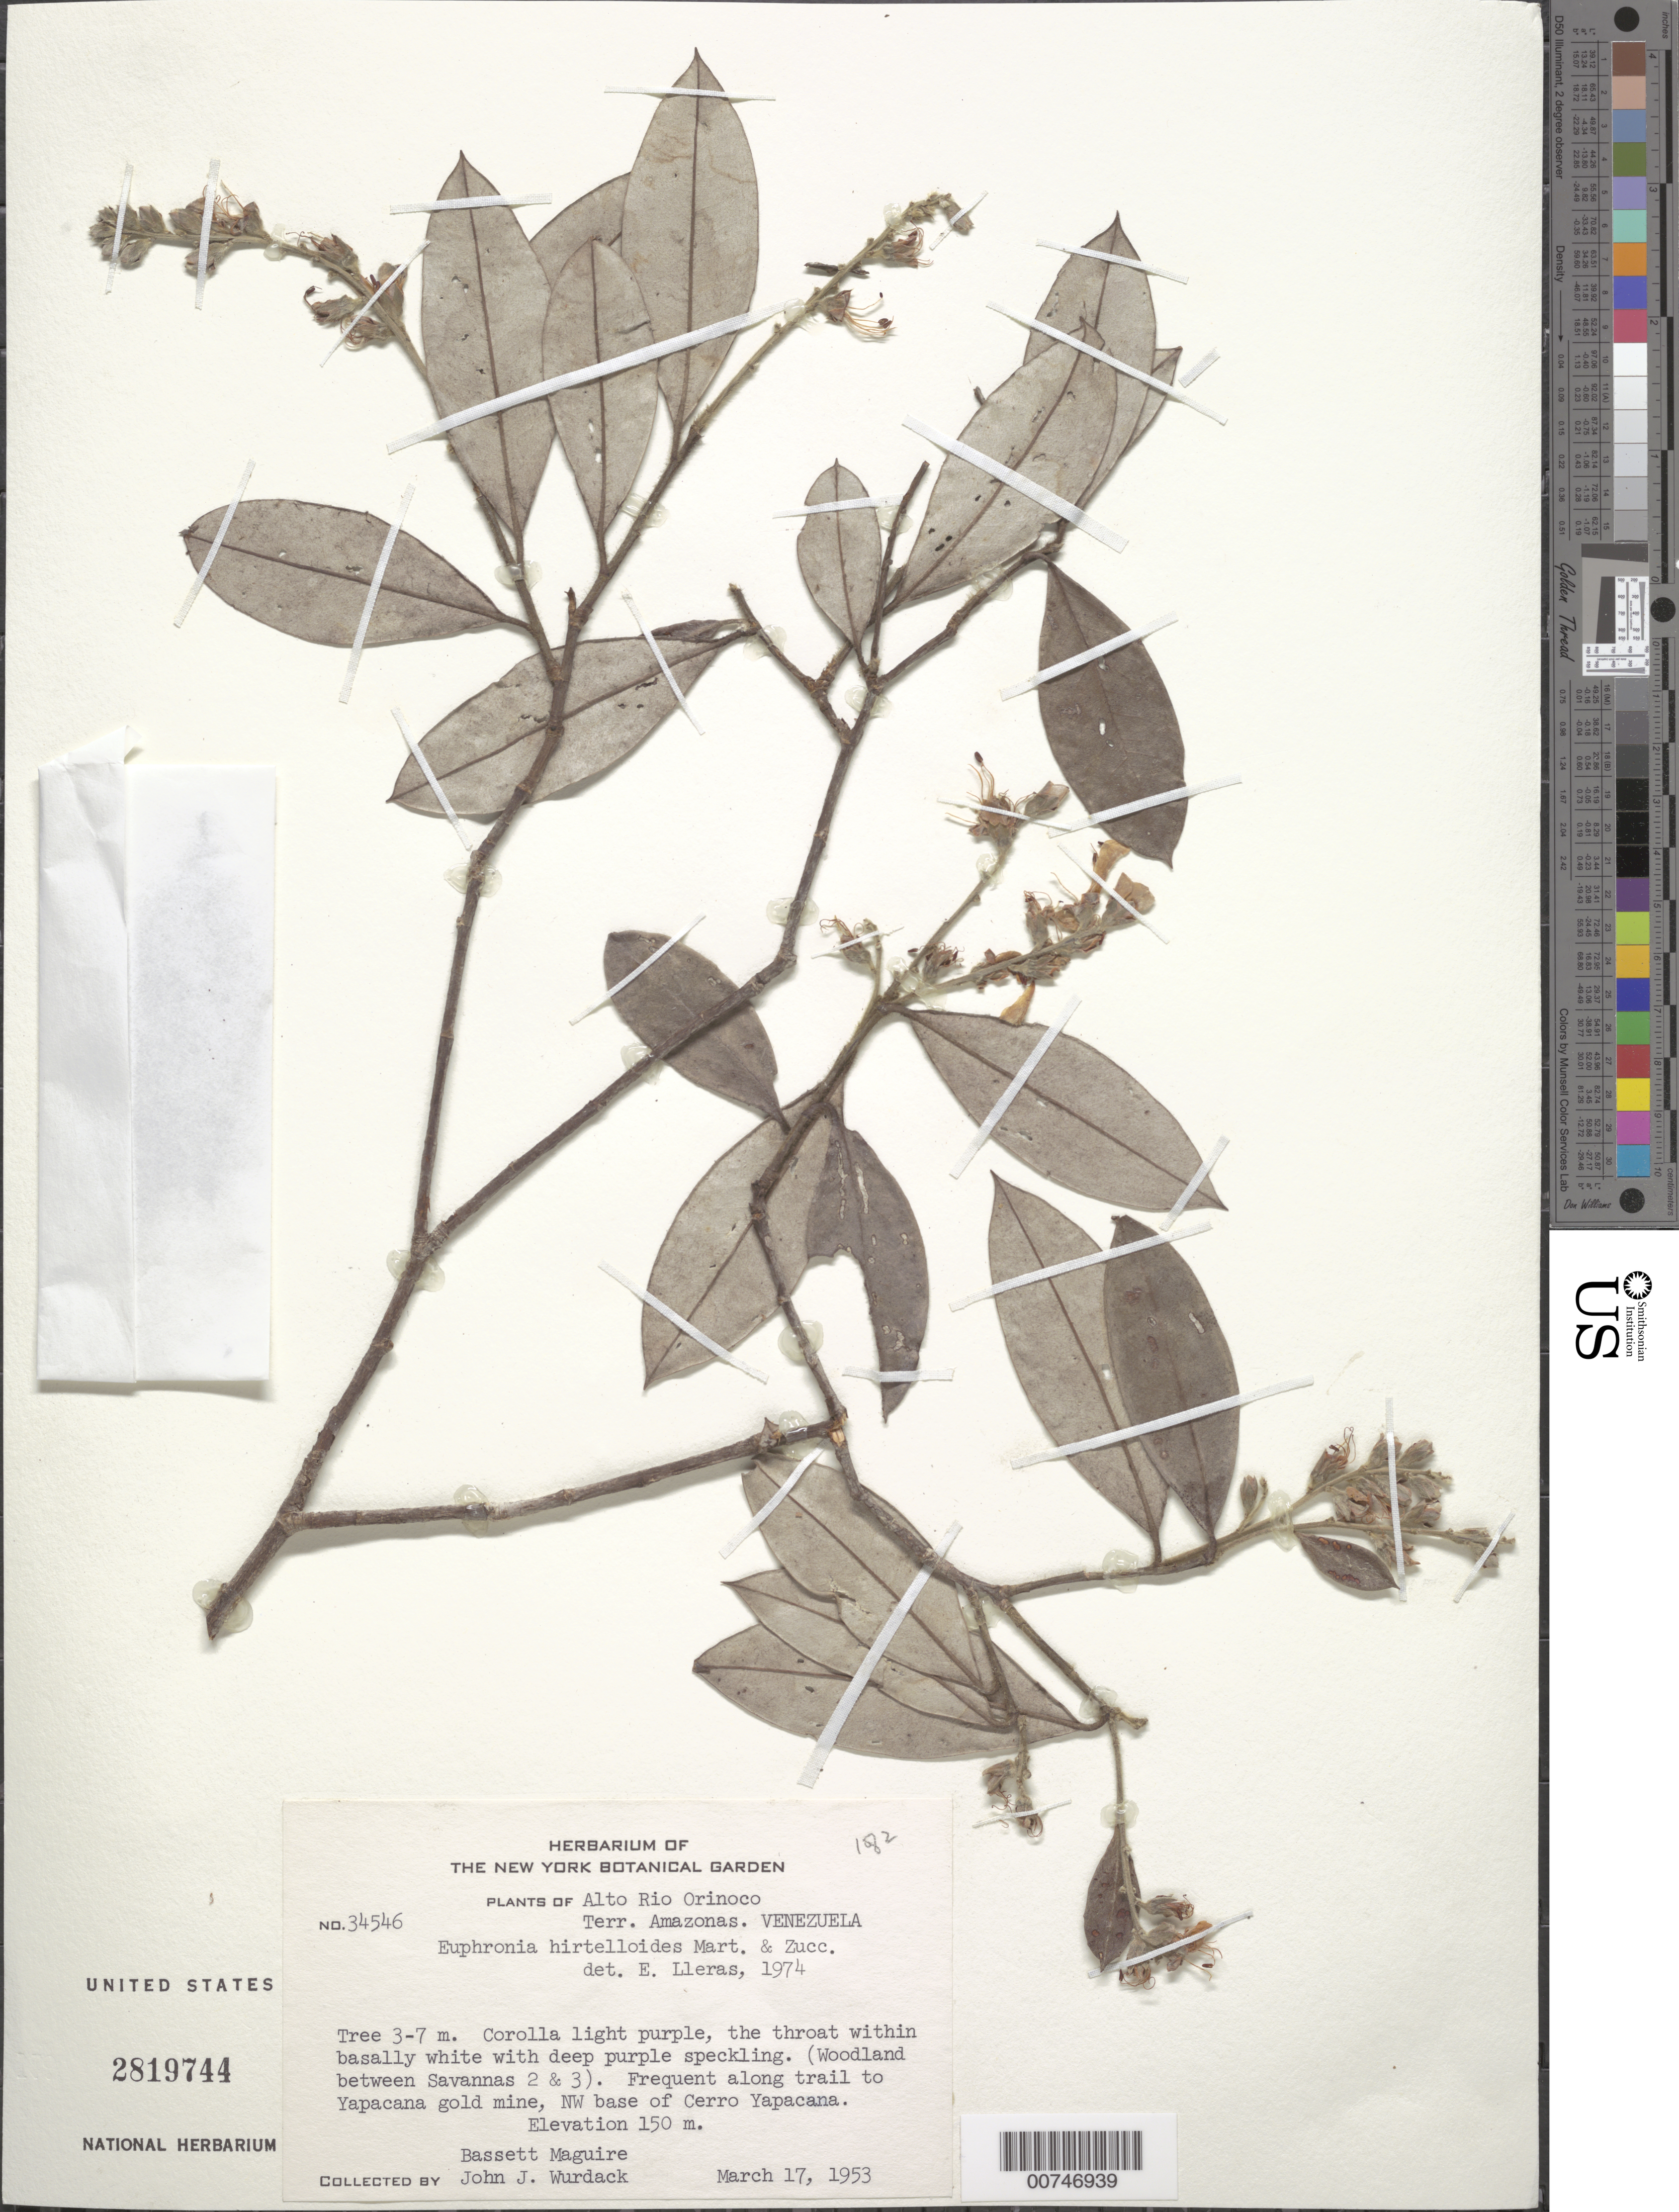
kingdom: Plantae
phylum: Tracheophyta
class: Magnoliopsida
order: Malpighiales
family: Euphroniaceae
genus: Euphronia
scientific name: Euphronia hirtelloides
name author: Mart. & Zucc.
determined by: Lleras, E.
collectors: B. Maguire & J. J. Wurdack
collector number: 34546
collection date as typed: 17-Mar-53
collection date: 1953-03-17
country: Venezuela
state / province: Amazonas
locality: Alto Río Orinoco, Cerro Yapacána, NW base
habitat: Woodland near savanna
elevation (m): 150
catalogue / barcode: US 2819744